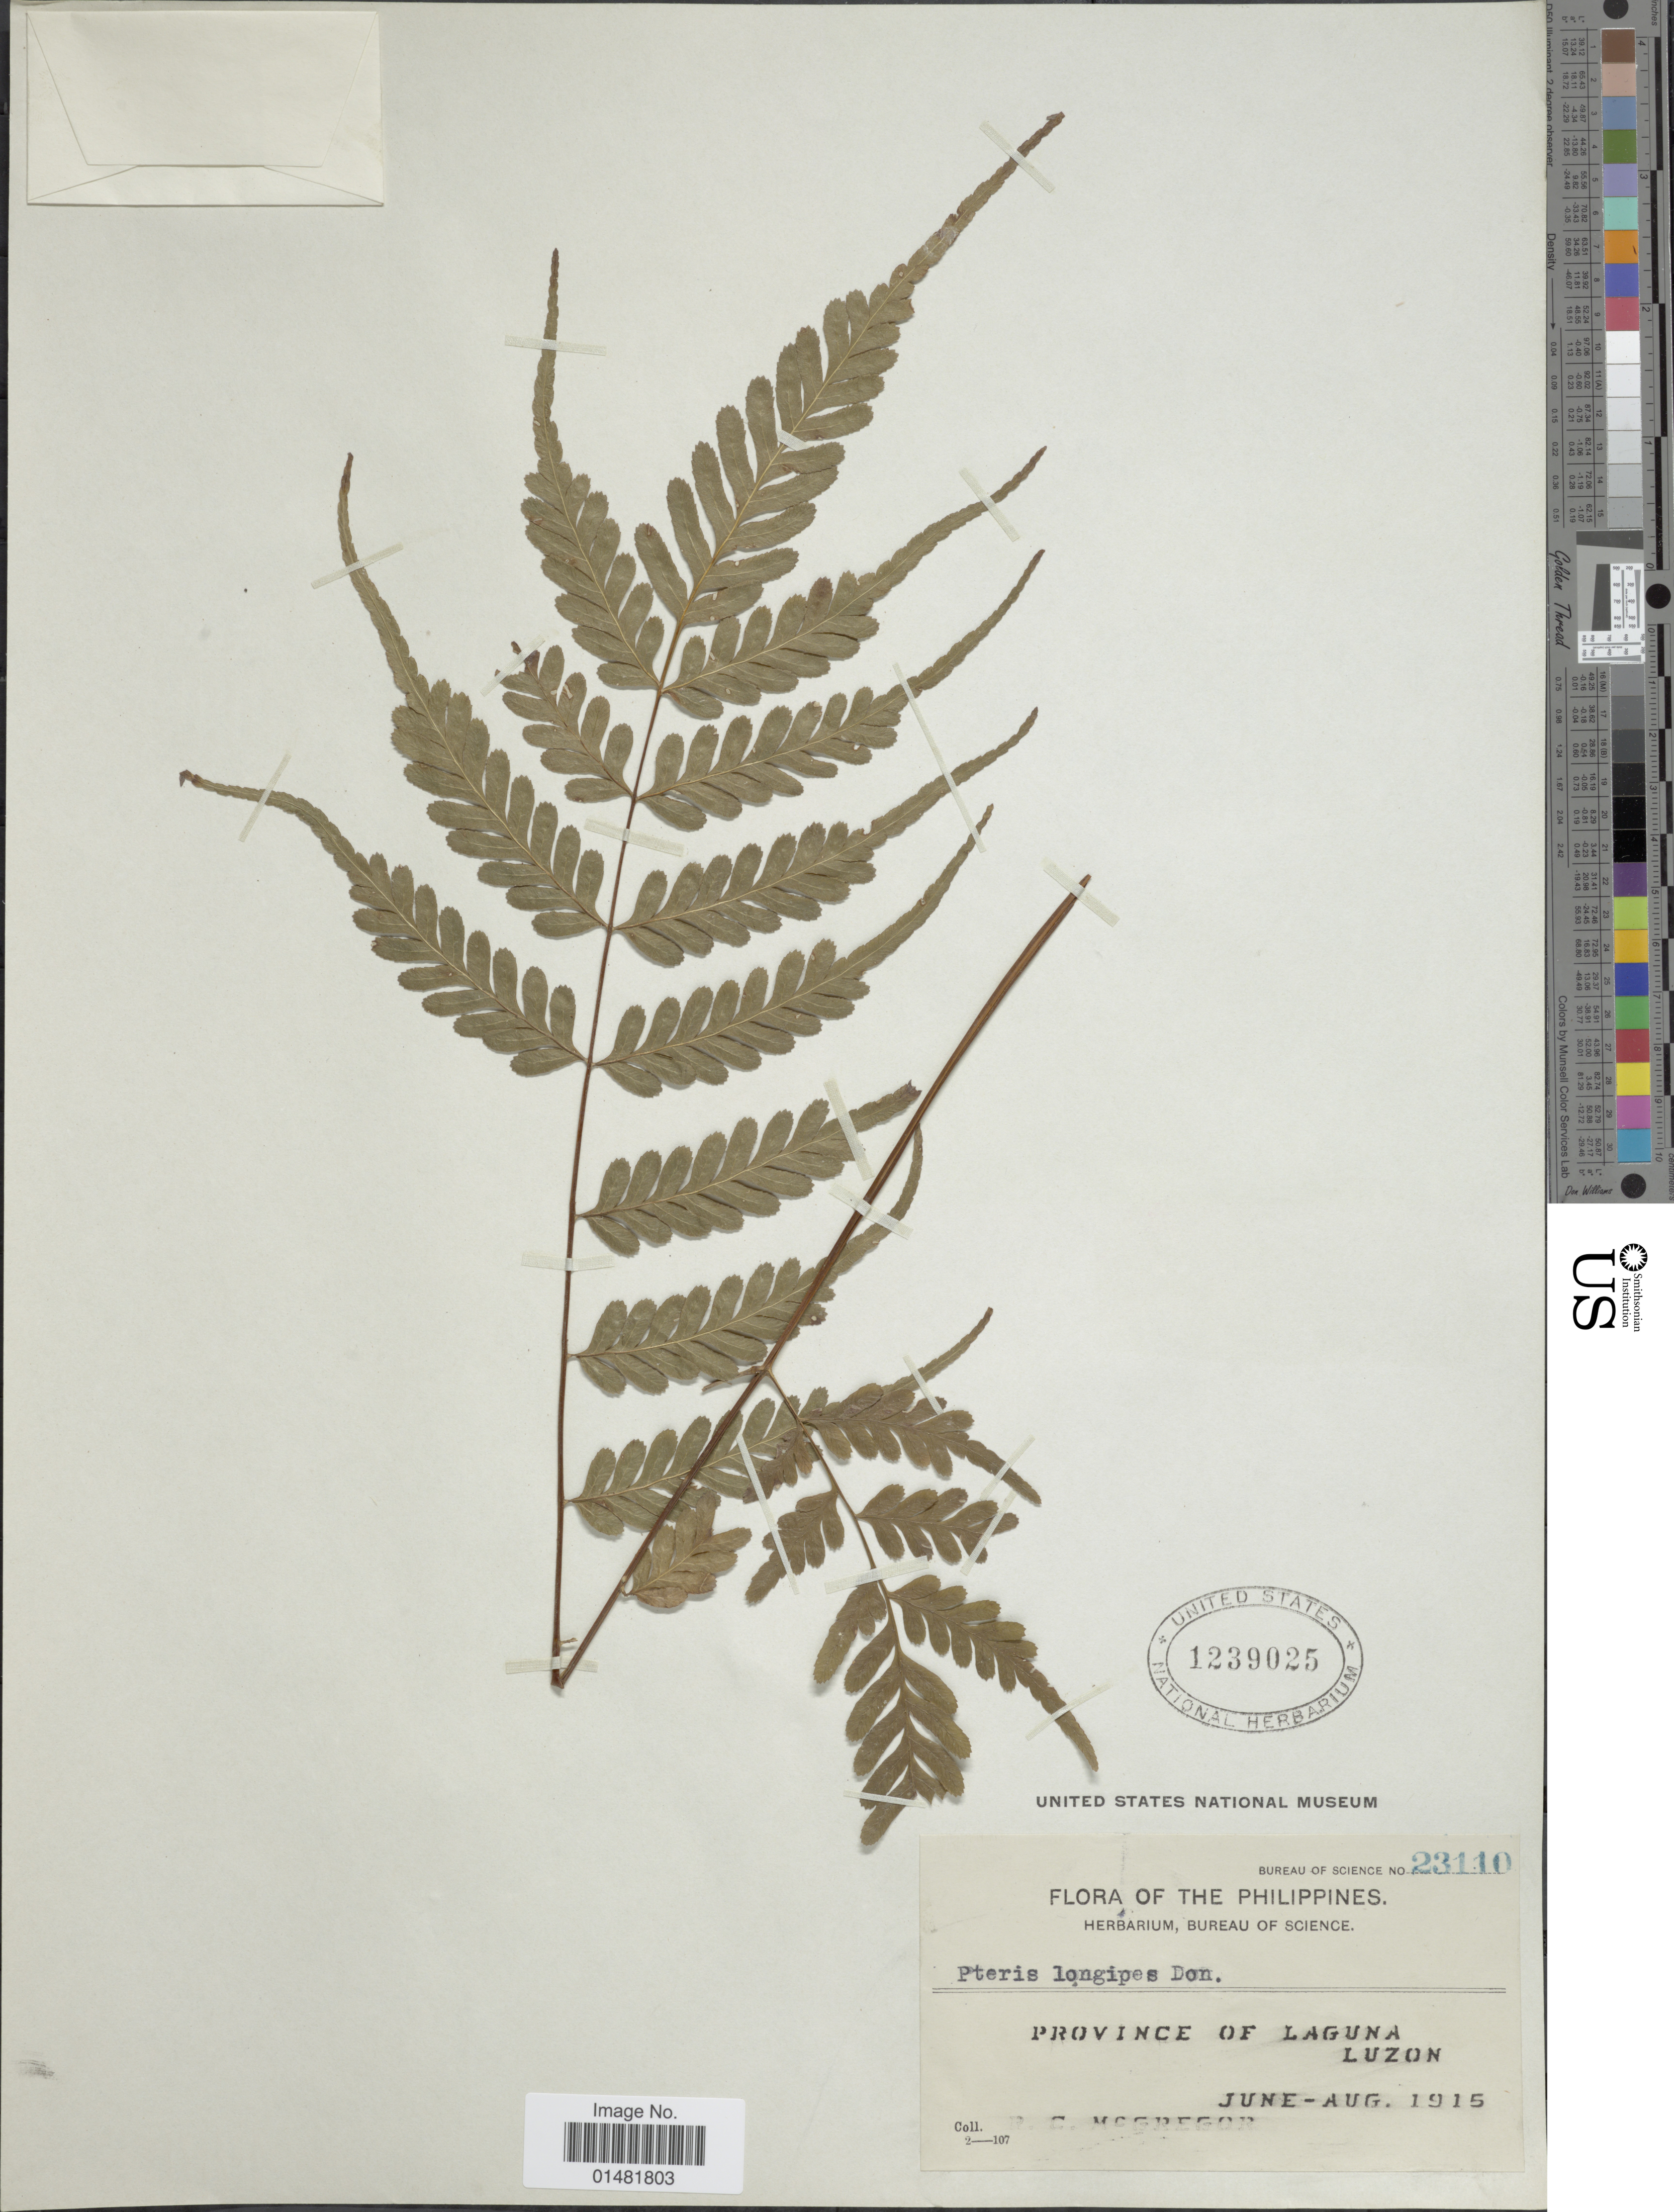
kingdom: Plantae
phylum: Tracheophyta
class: Polypodiopsida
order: Polypodiales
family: Pteridaceae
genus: Pteris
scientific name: Pteris longipes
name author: D. Don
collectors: R. C. McGregor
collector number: Bureau of Science 23110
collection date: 1915-06/1915-08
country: Philippines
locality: Province of Laguna, Luzon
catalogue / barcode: US 1239025